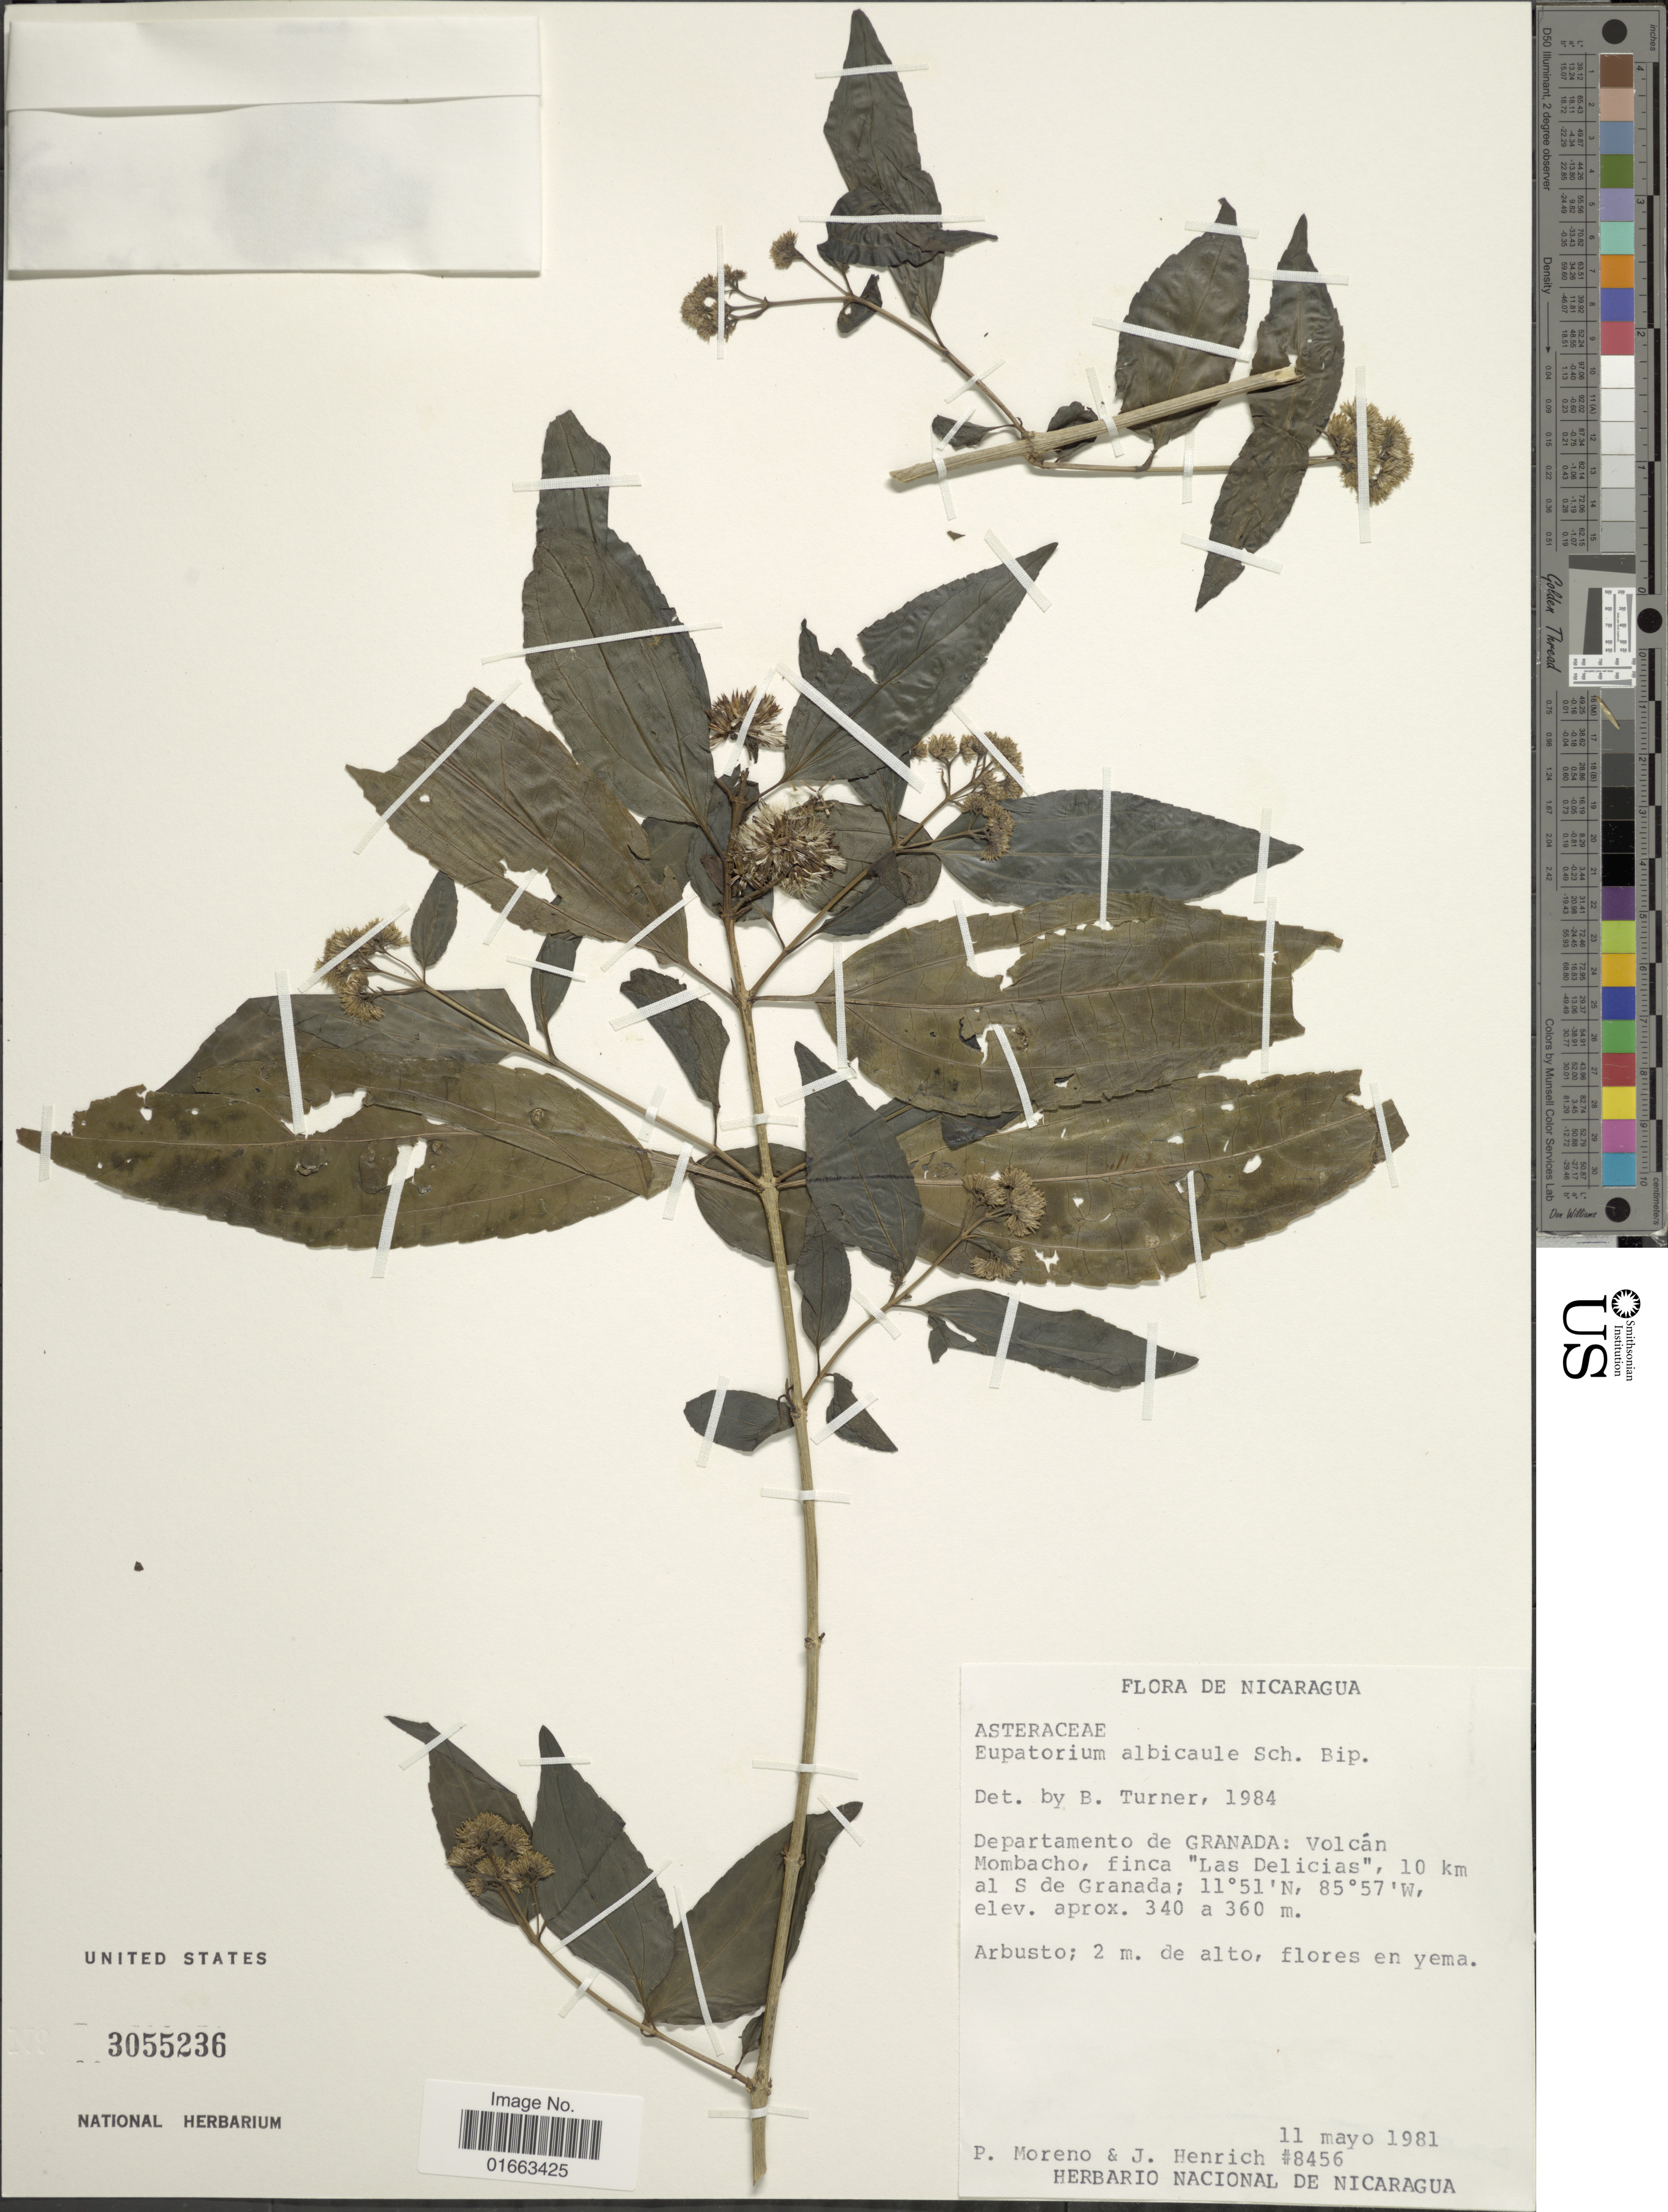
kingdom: Plantae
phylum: Tracheophyta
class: Magnoliopsida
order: Asterales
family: Asteraceae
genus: Koanophyllon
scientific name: Koanophyllon albicaule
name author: (Sch. Bip. ex Klatt) R.M. King & H. Rob.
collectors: P. Moreno & J. Henrich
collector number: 8456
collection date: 1981-05-11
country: Nicaragua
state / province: Granada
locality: Volcán Mombacho, finca "Las Delicias", 10 km al S de Granada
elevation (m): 340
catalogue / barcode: US 3055236